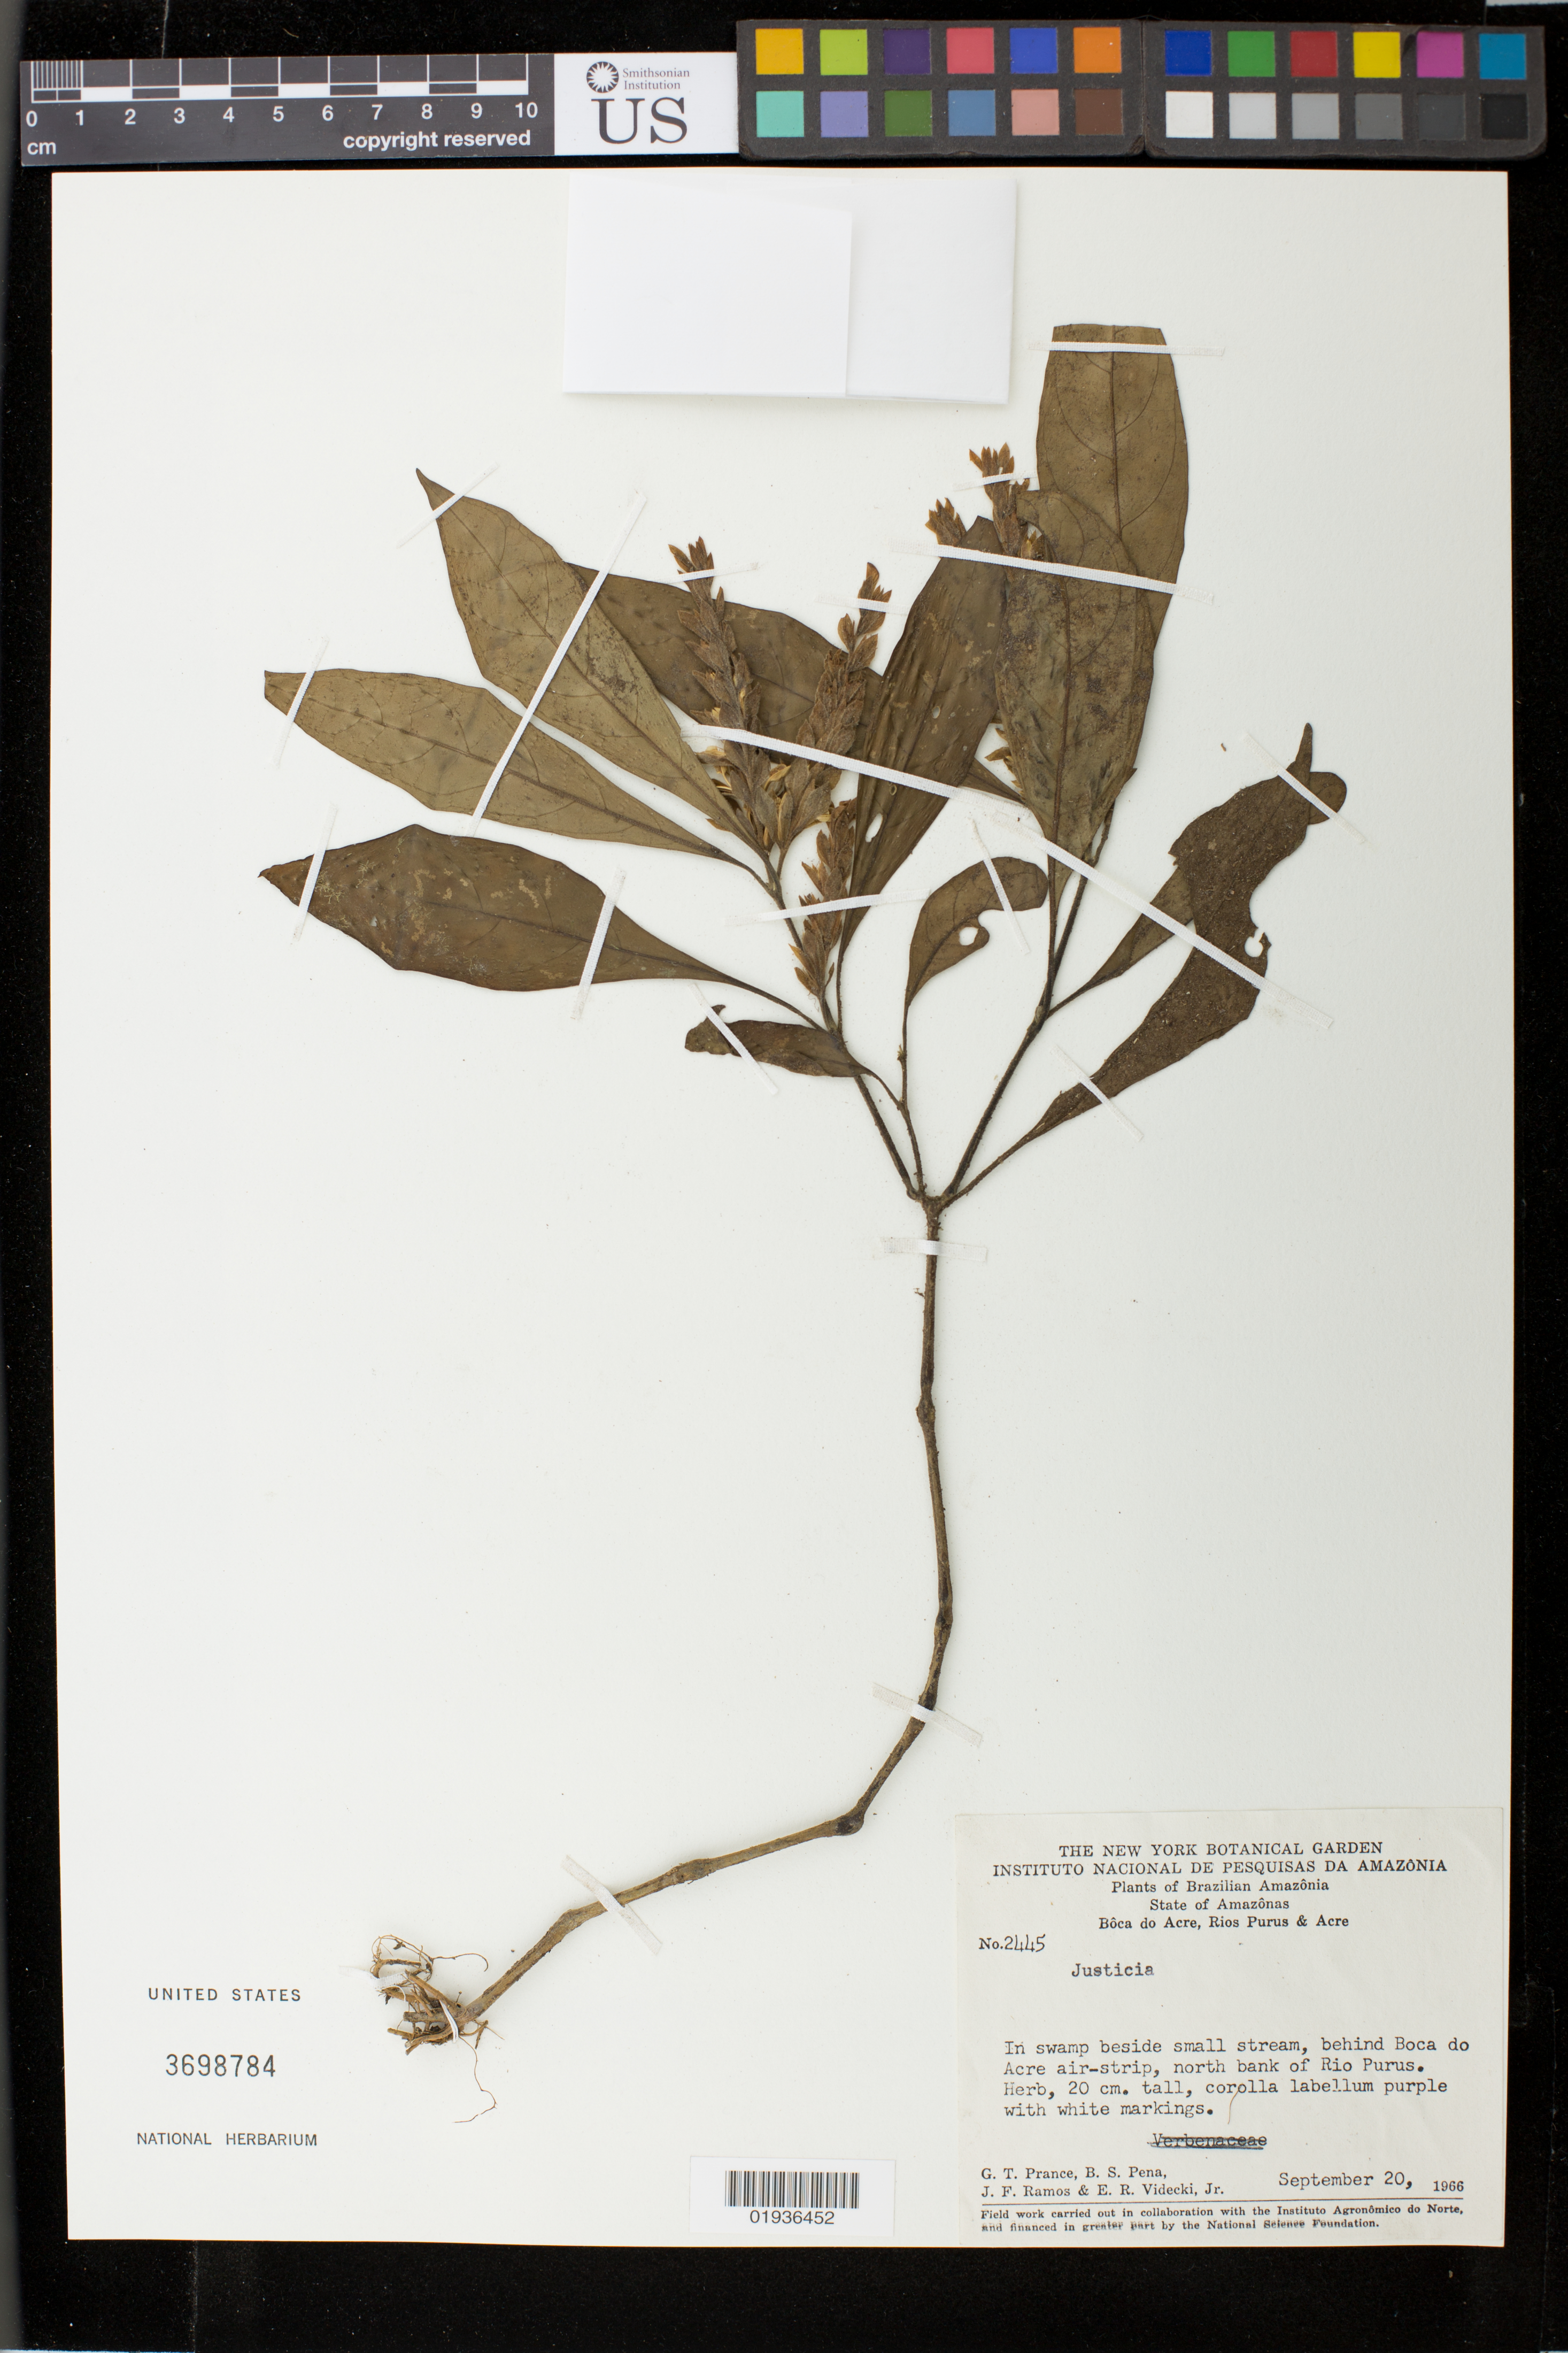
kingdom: Plantae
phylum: Tracheophyta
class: Magnoliopsida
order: Lamiales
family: Acanthaceae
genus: Justicia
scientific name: Justicia sp.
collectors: G. T. Prance, B. S. Pena, J. F. Ramos & E. R. Videcki Jr.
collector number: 2445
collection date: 1966-09-20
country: Brazil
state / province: Amazonas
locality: Boca do Acre air-strip, N bank of Rio Purus.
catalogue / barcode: US 3698784